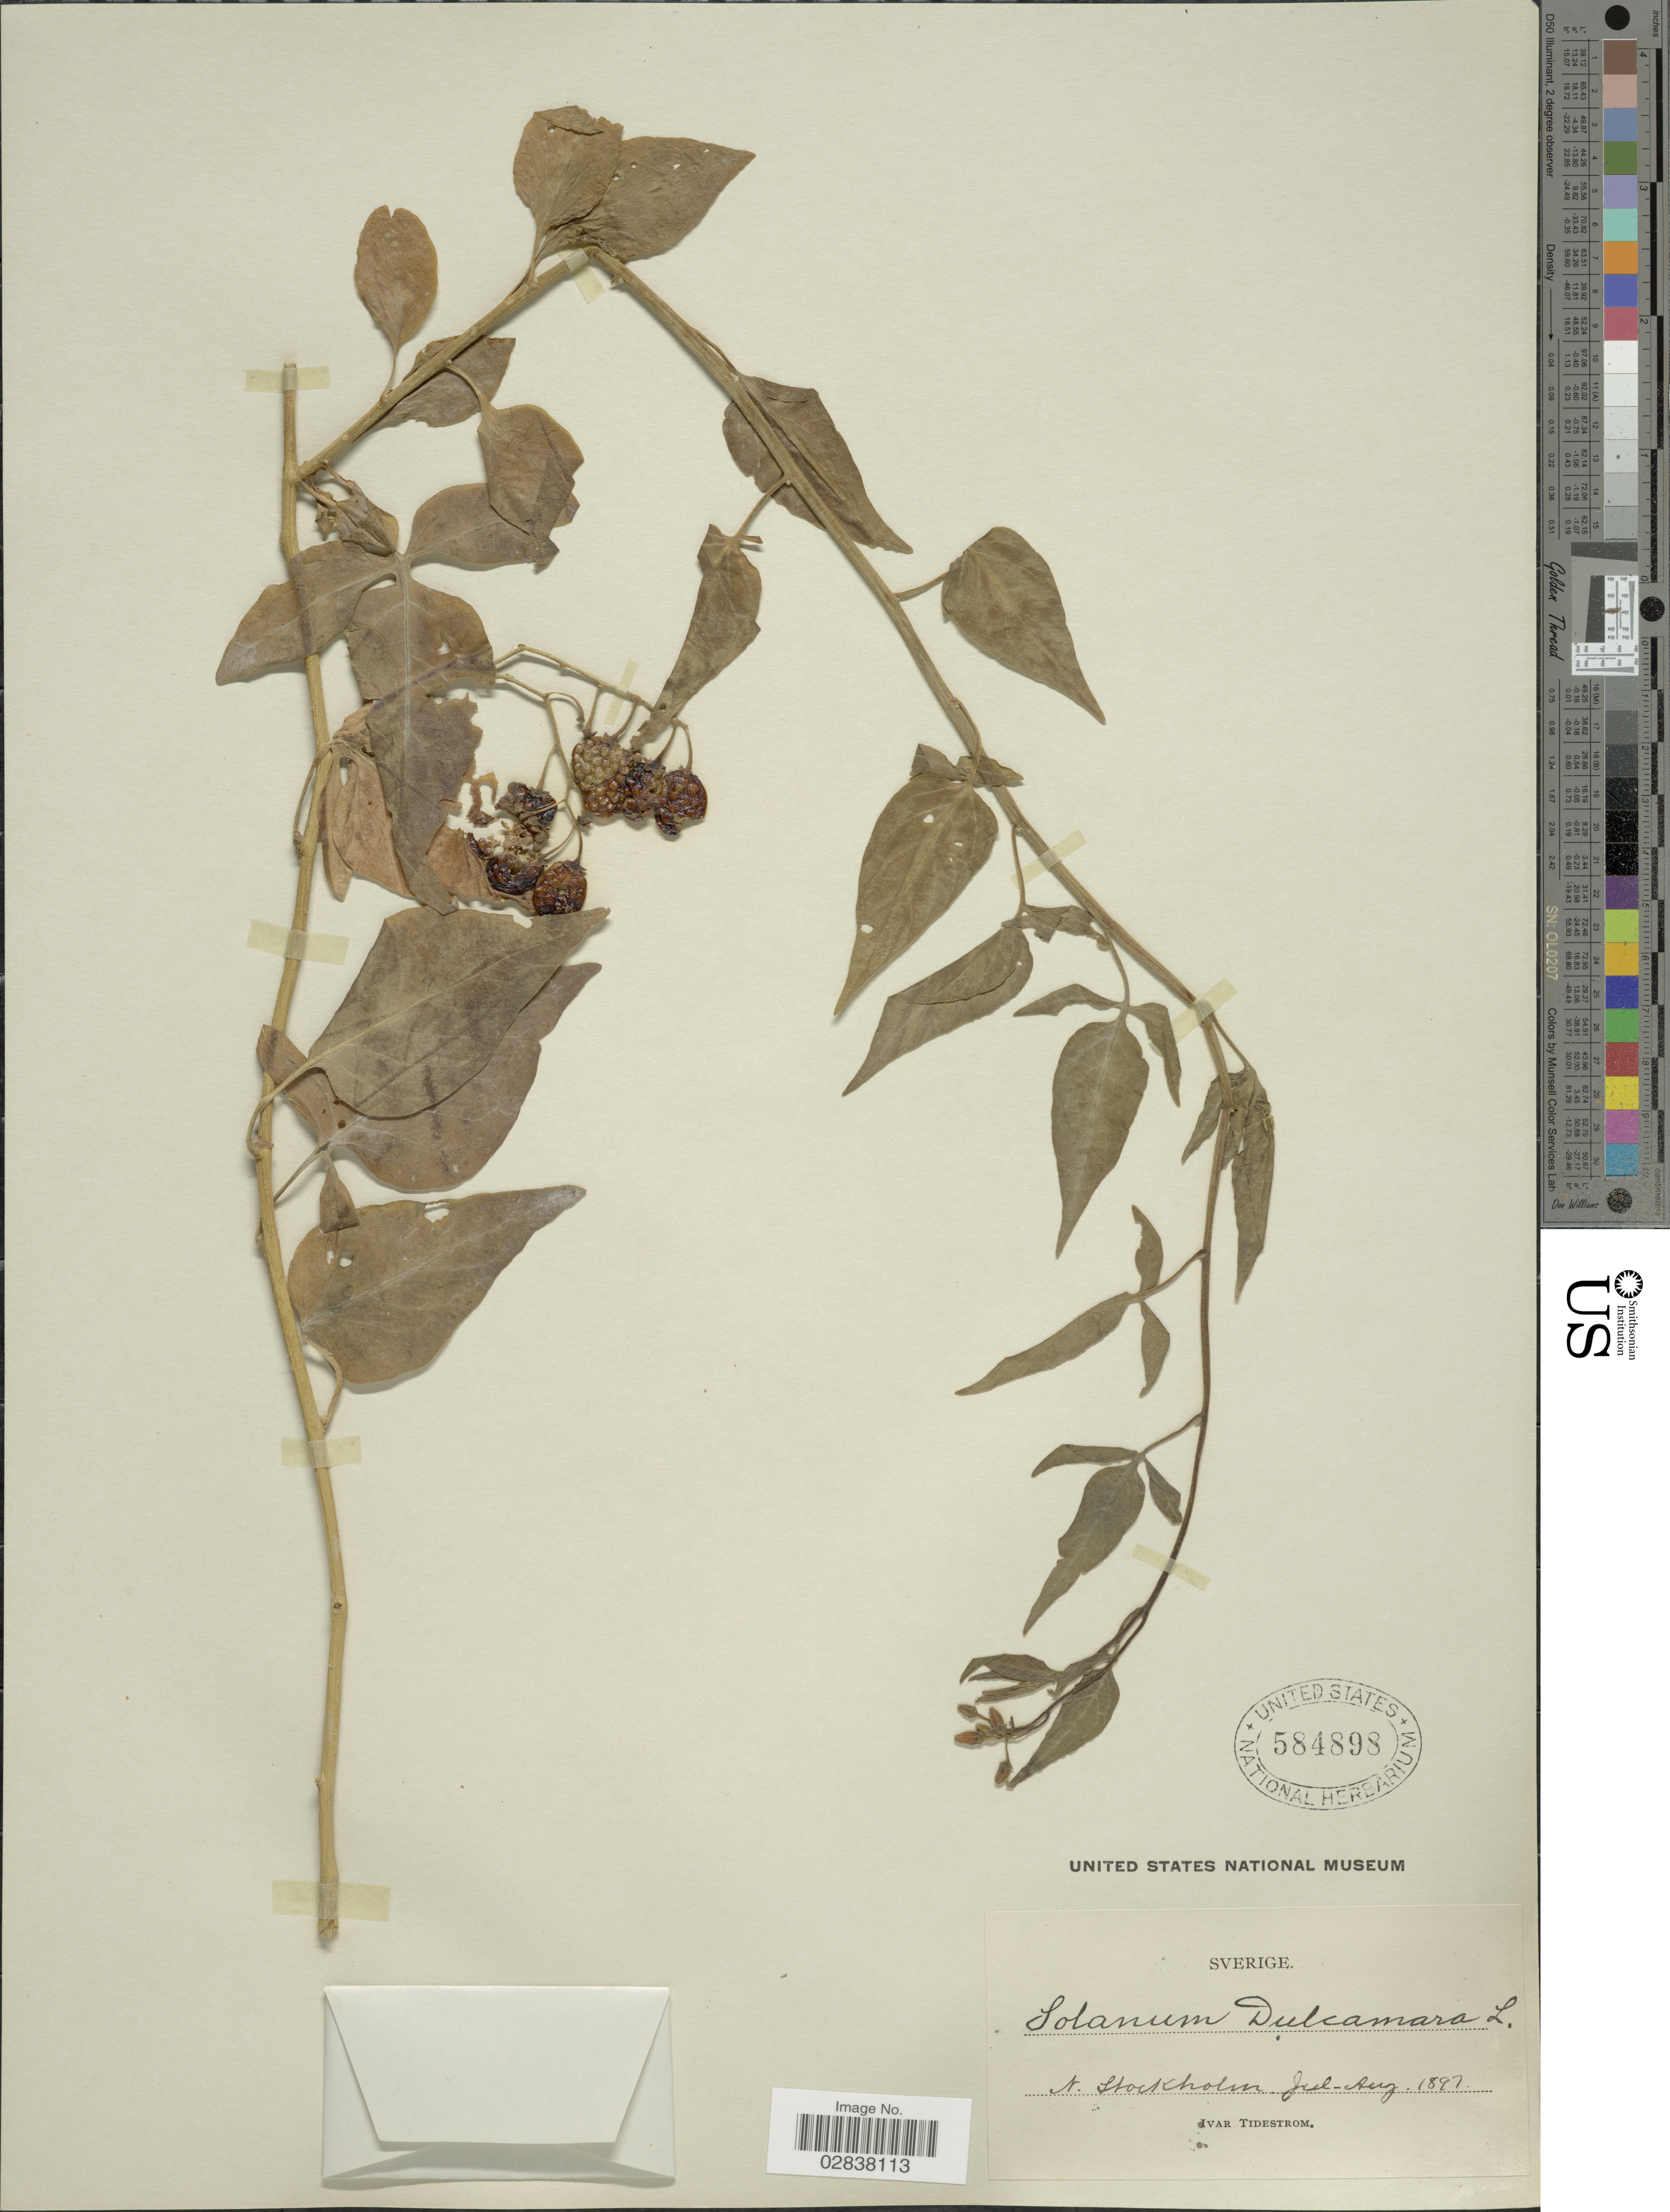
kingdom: Plantae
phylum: Tracheophyta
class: Magnoliopsida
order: Solanales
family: Solanaceae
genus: Solanum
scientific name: Solanum dulcamara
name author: L.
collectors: I. F. Tidestrom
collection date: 1897-07/1897-08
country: Sweden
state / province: Stockholm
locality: Sverige, N. Stockholm.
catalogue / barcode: US 584898